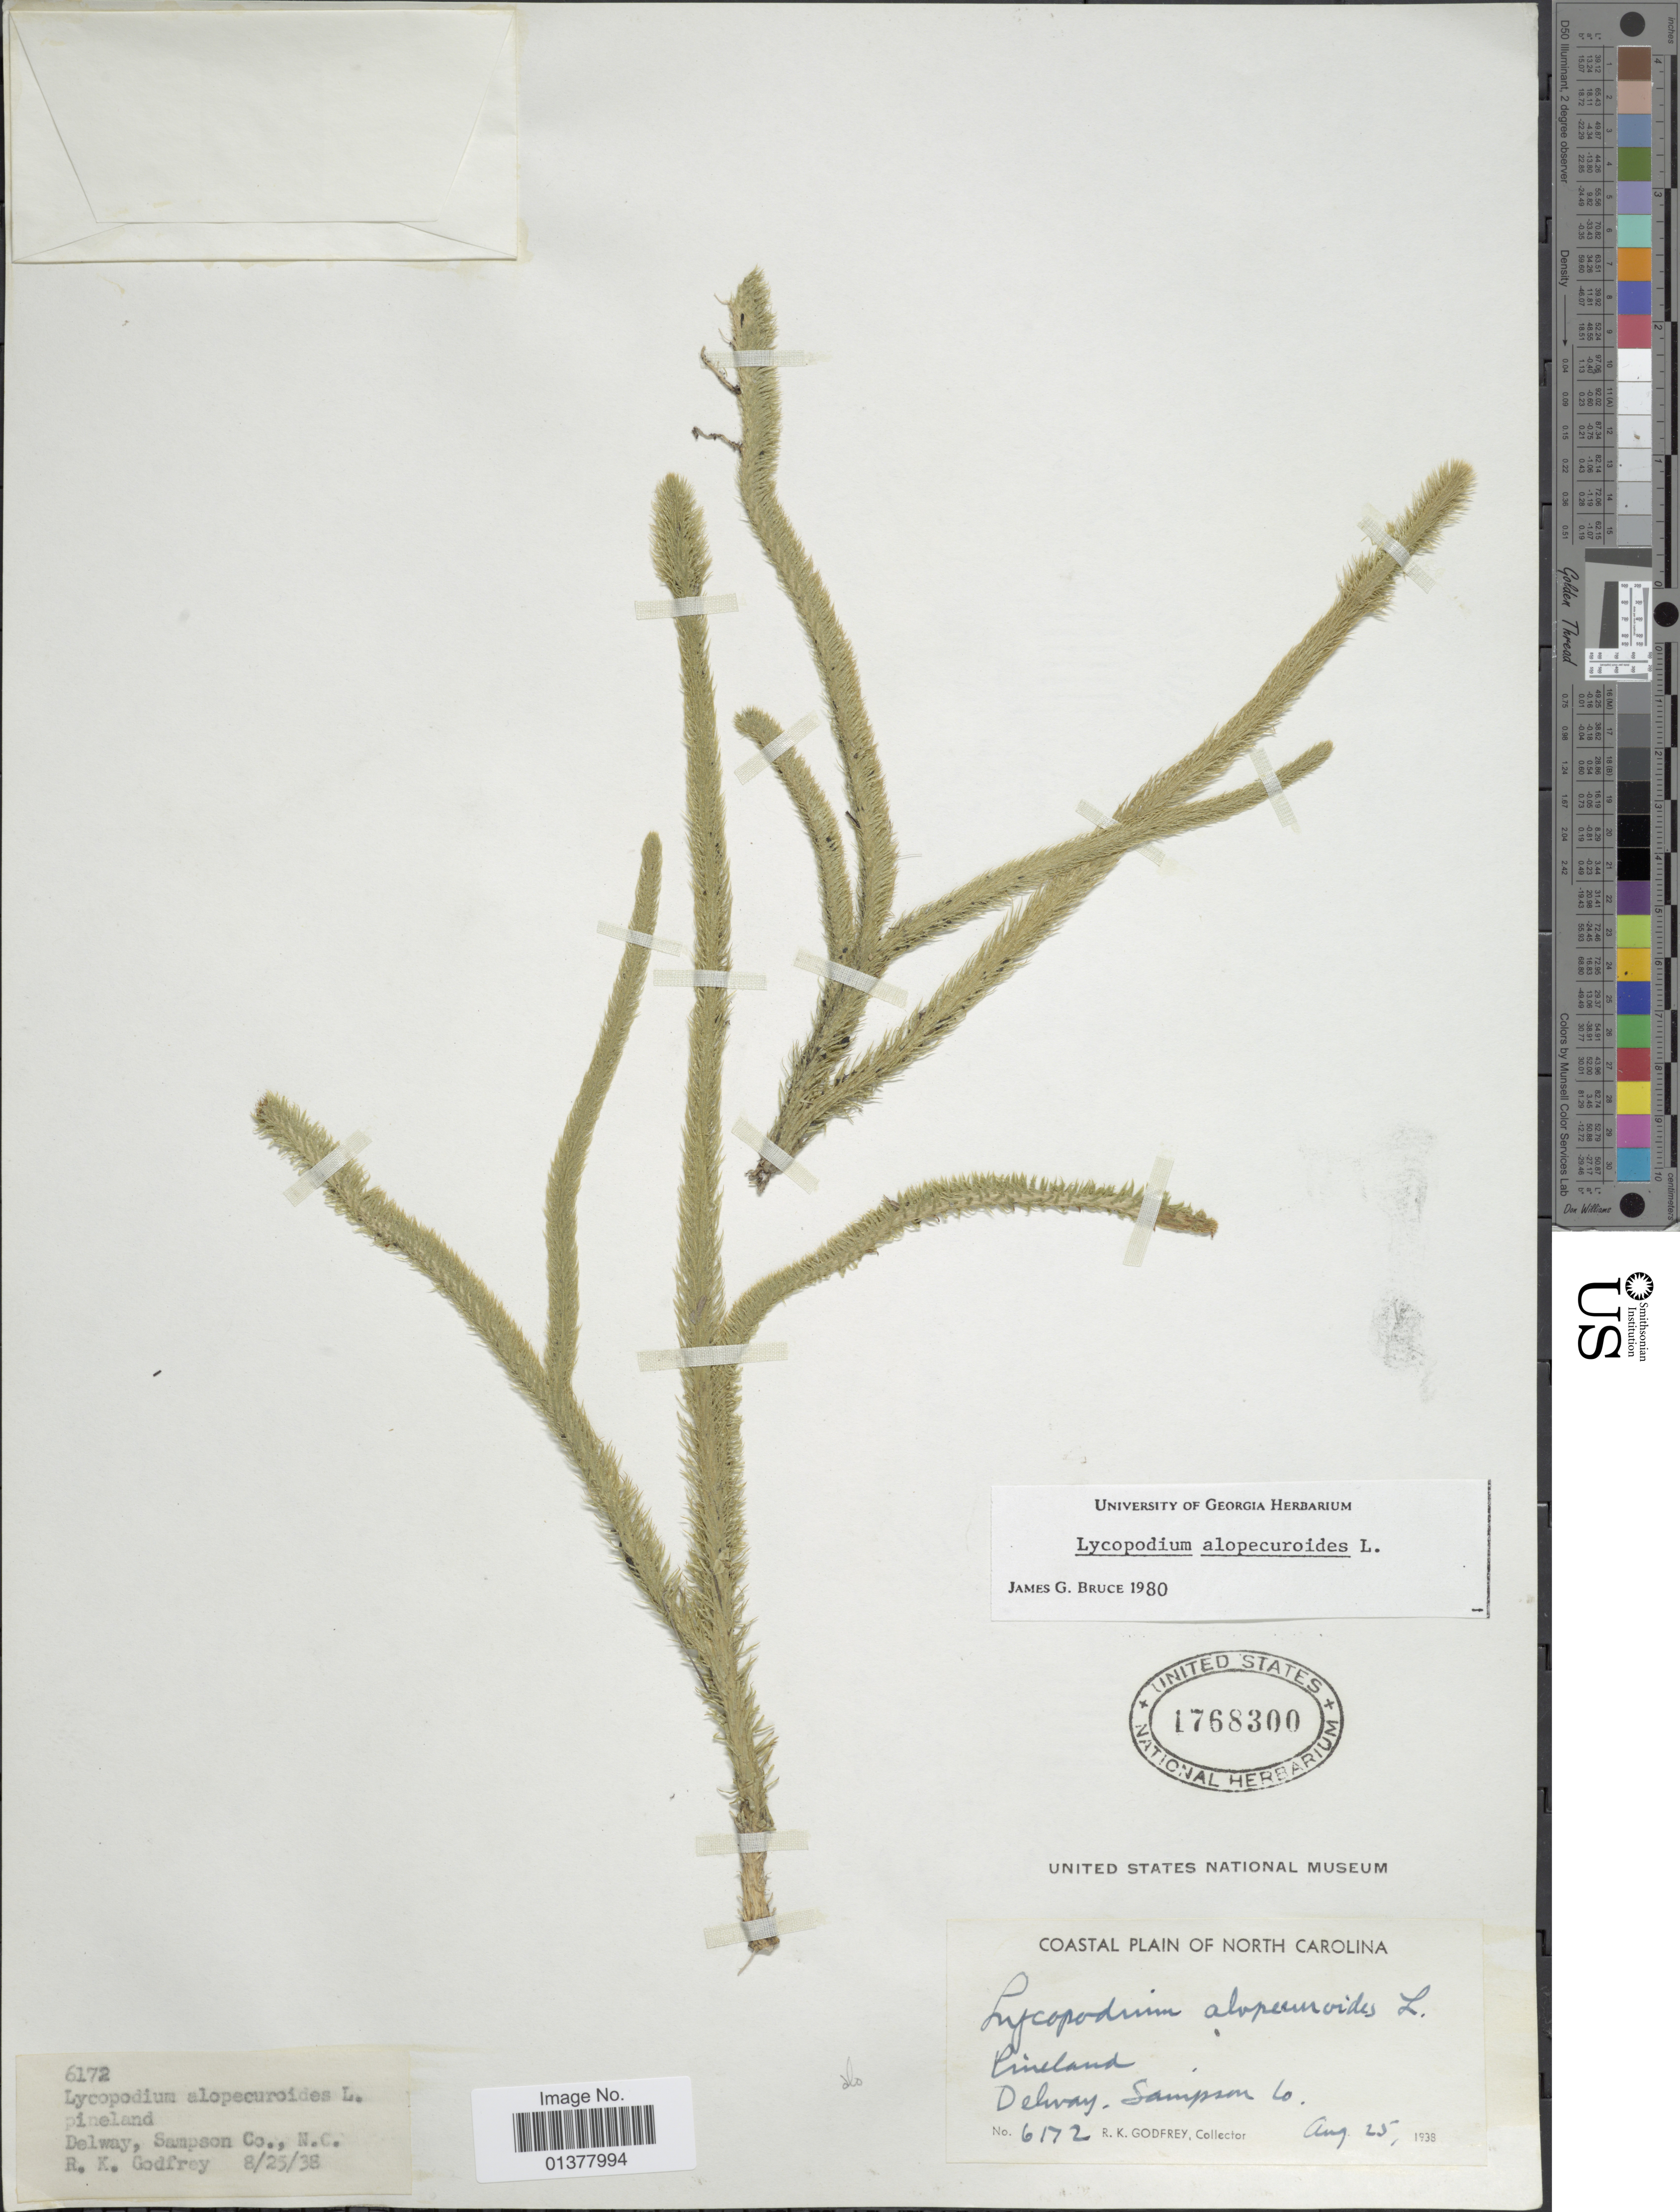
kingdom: Plantae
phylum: Tracheophyta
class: Lycopodiopsida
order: Lycopodiales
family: Lycopodiaceae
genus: Lycopodiella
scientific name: Lycopodiella alopecuroides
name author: (L.) Cranfill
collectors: R. K. Godfrey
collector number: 6172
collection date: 1938-08-25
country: United States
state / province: North Carolina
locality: Pineland, Delevay, Sampson Co.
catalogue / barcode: US 1768300